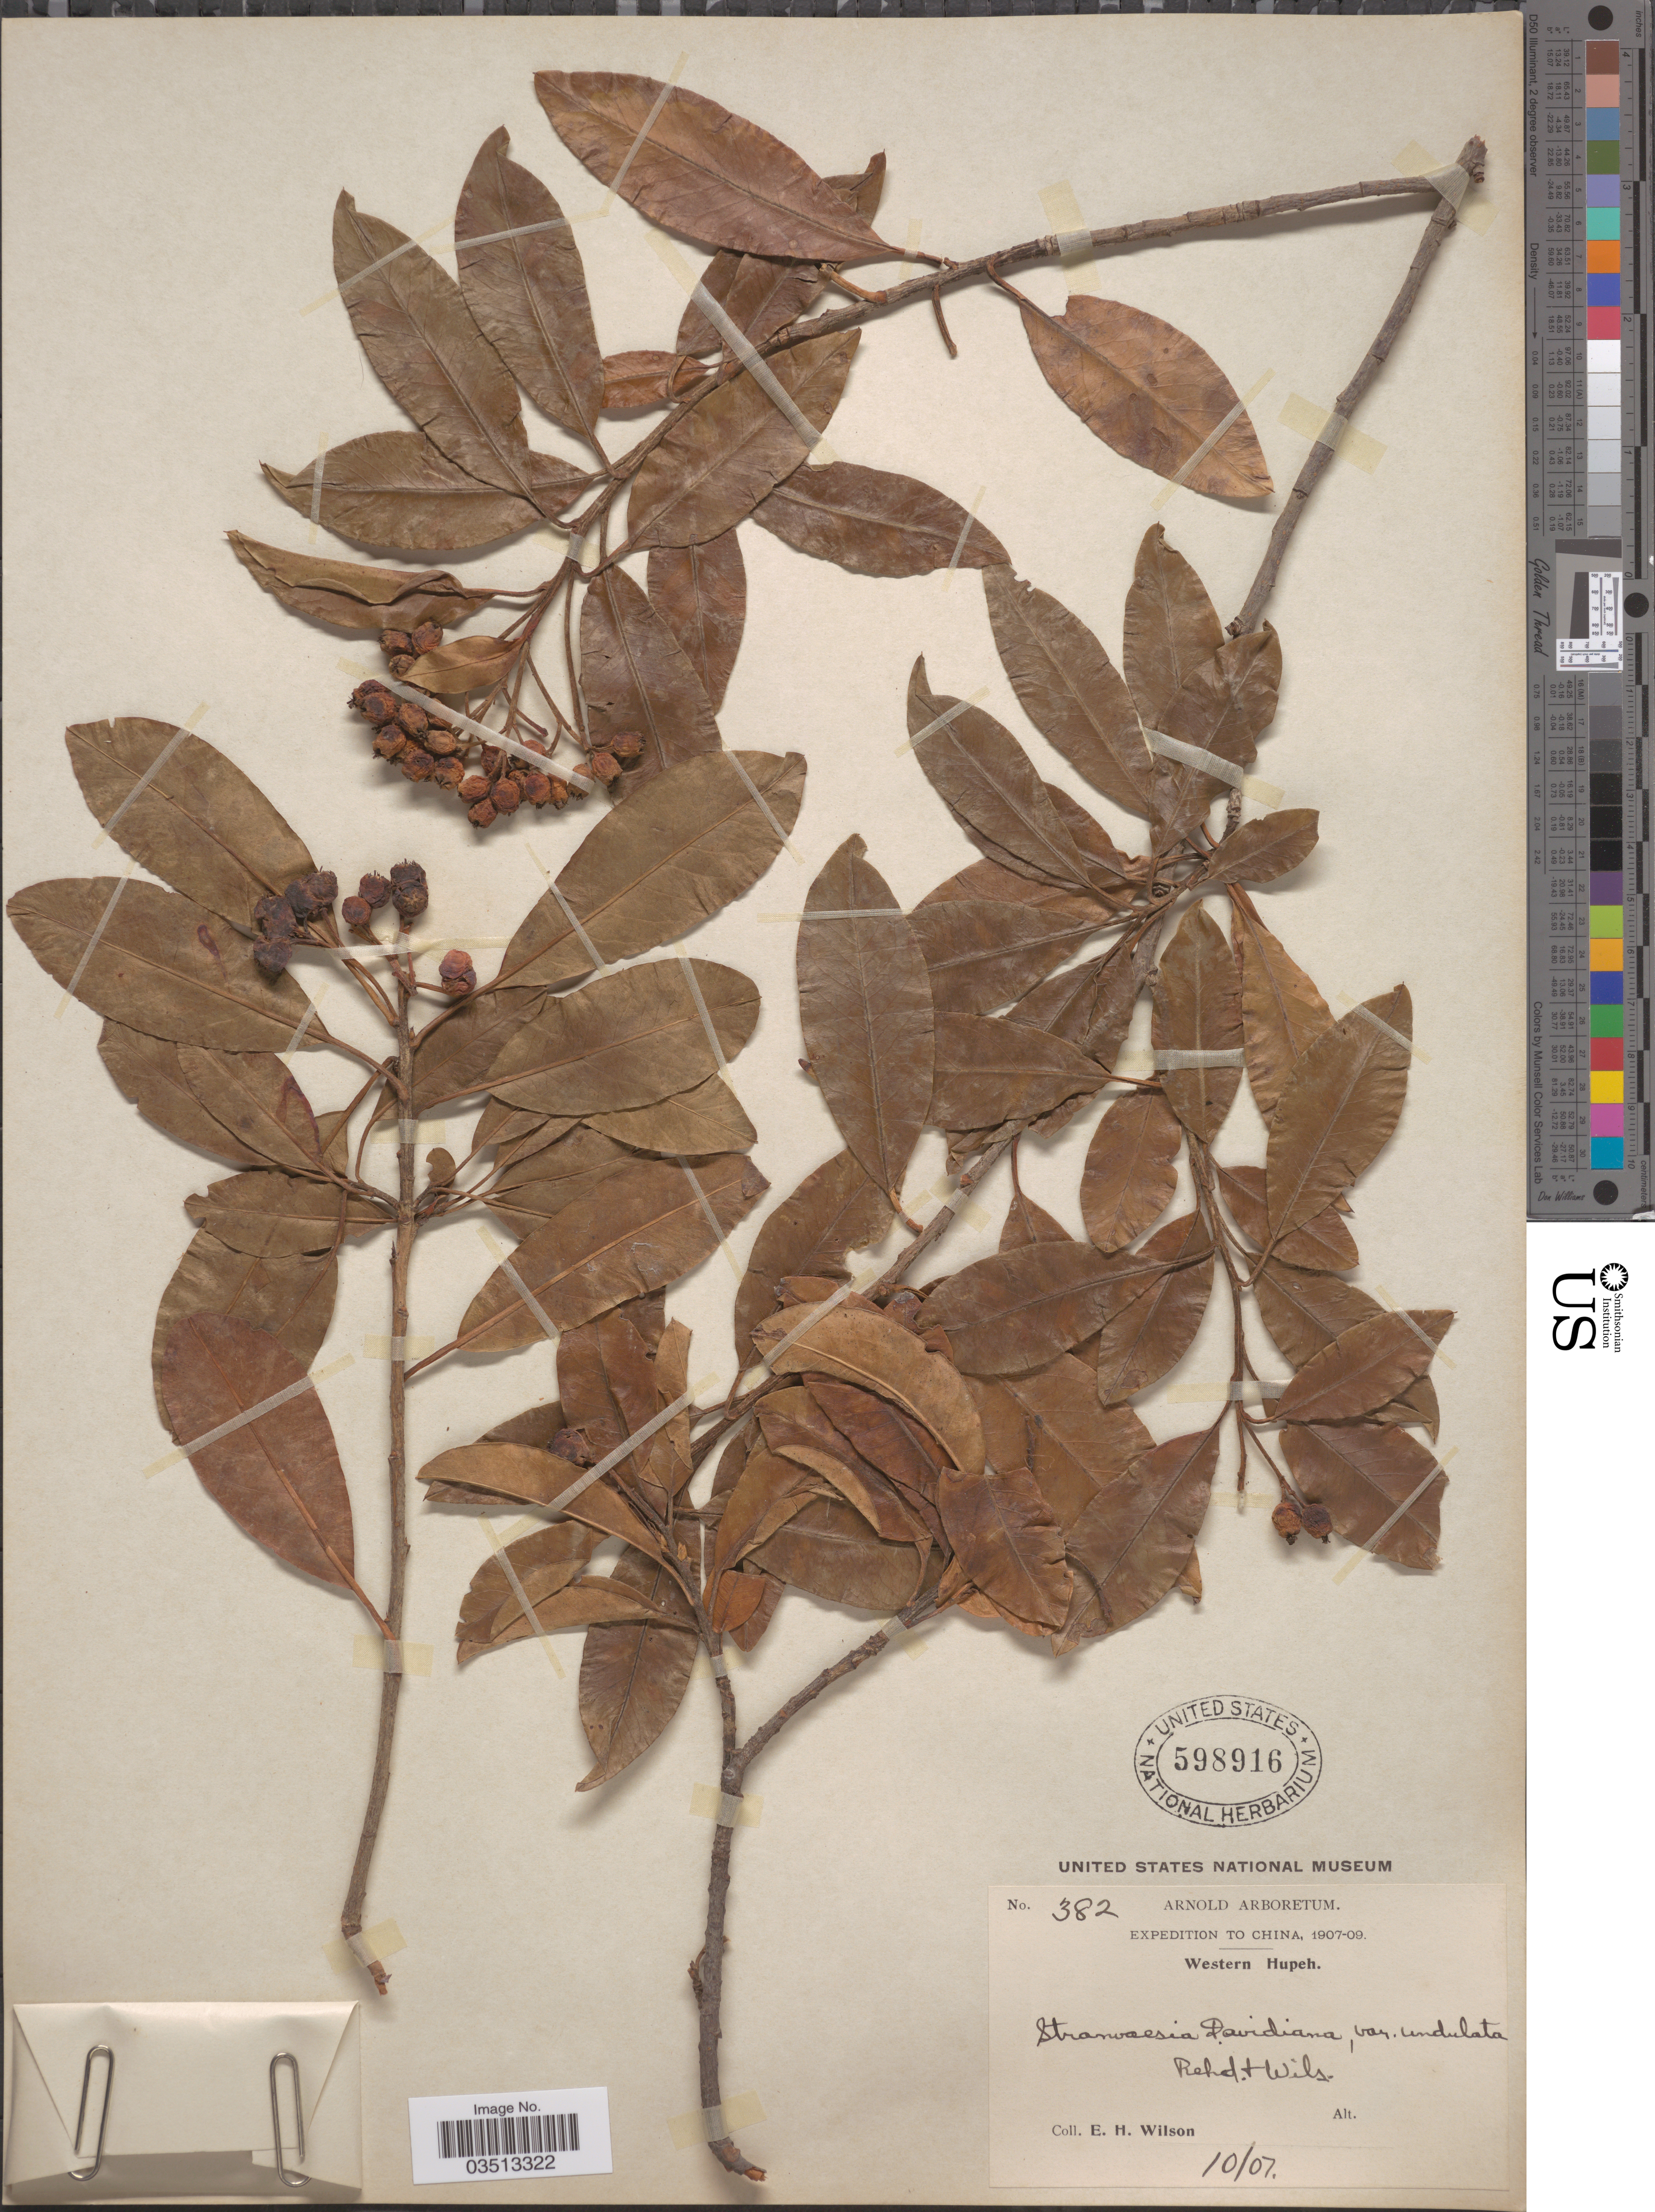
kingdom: Plantae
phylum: Tracheophyta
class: Magnoliopsida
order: Rosales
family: Rosaceae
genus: Stranvaesia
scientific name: Stranvaesia davidiana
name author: Decne.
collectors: E. Wilson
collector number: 382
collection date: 1907-10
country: China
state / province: Hubei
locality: China. Western Hupeh.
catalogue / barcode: US 598916